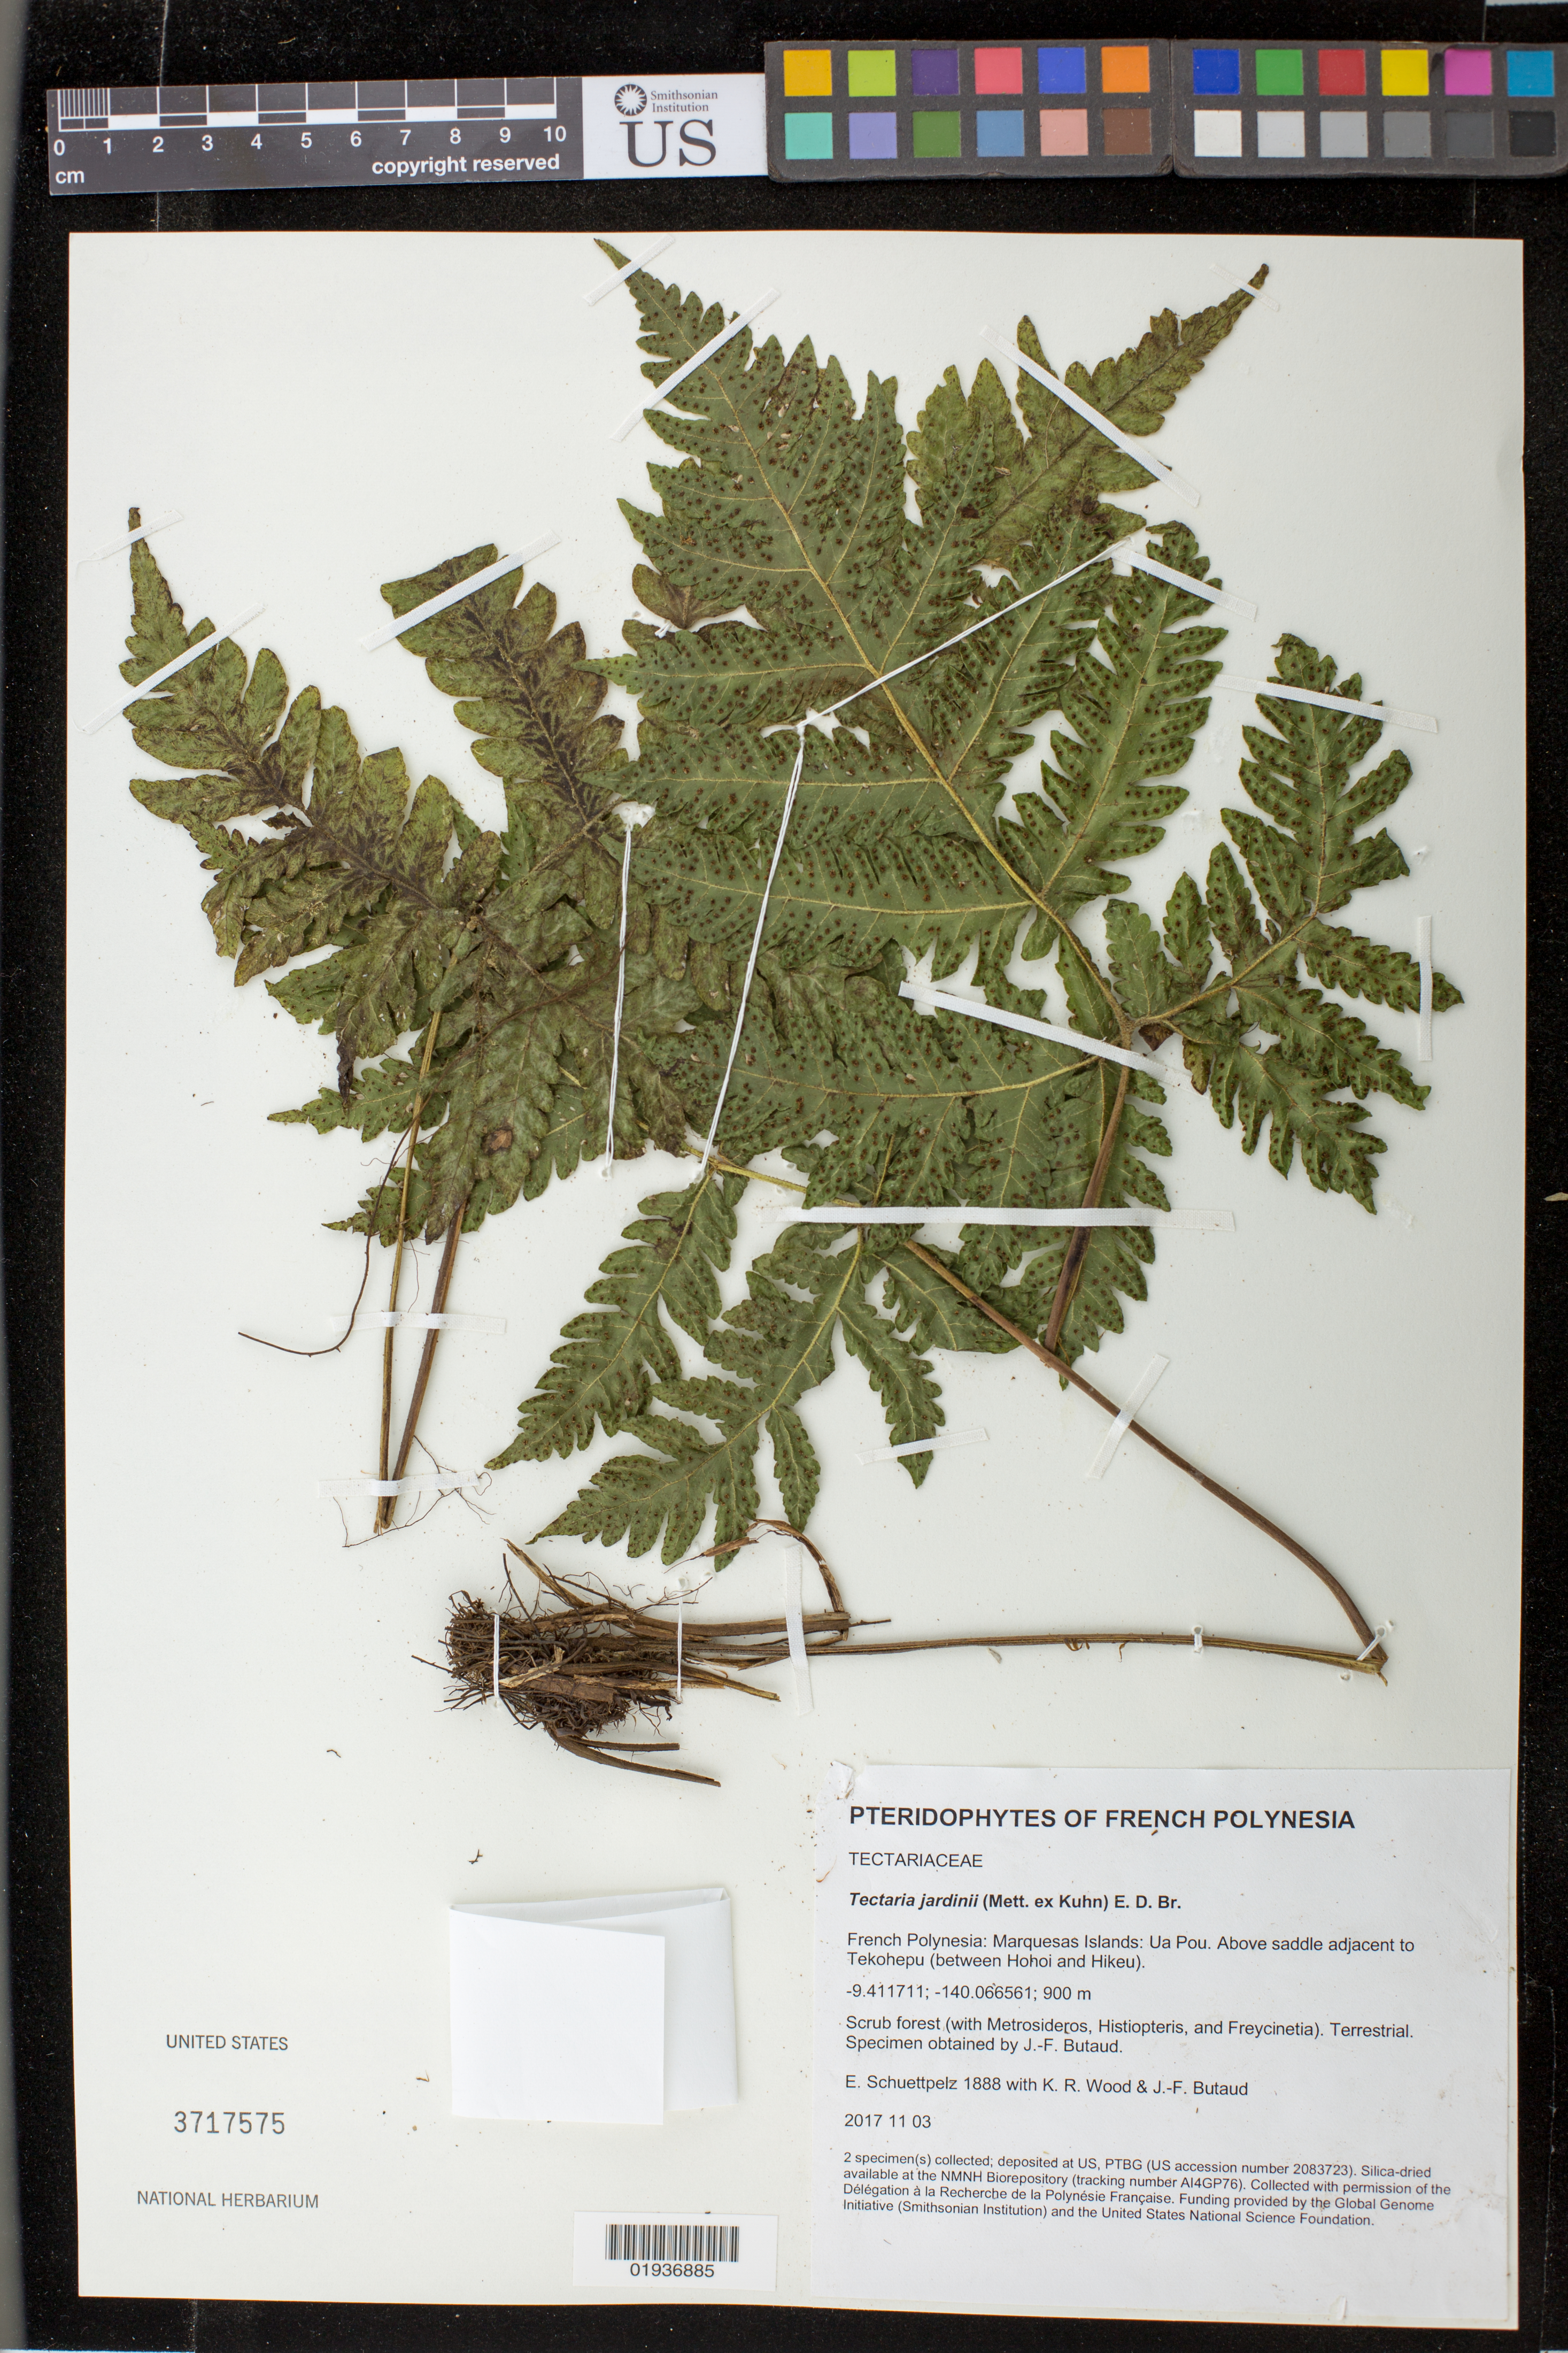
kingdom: Plantae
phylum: Tracheophyta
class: Polypodiopsida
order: Polypodiales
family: Tectariaceae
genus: Tectaria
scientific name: Tectaria jardinii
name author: (Mett. ex Kuhn) E.D. Br.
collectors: E. Schuettpelz, K. R. Wood & J. -F. Butaud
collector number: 1888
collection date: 2017-11-03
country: French Polynesia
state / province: Marquesas Islands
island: Ua Pou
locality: Above saddle adjacent to Tekohepu (between Hohoi and Hikeu).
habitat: Scrub forest (with Metrosideros, Histiopteris, and Freycinetia).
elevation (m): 900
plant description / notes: Collected with permission of the Délégation à la Recherche de la Polynésie Française. Funding provided by the Global Genome Initiative (Smithsonian Institution) and the United States National Science Foundation. Silica dried tissue stored at AI4GP76 in the NMNH Biorepository, Smithsonian Institution.; Specimen obtained by J.-F. Butaud.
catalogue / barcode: US 3717575